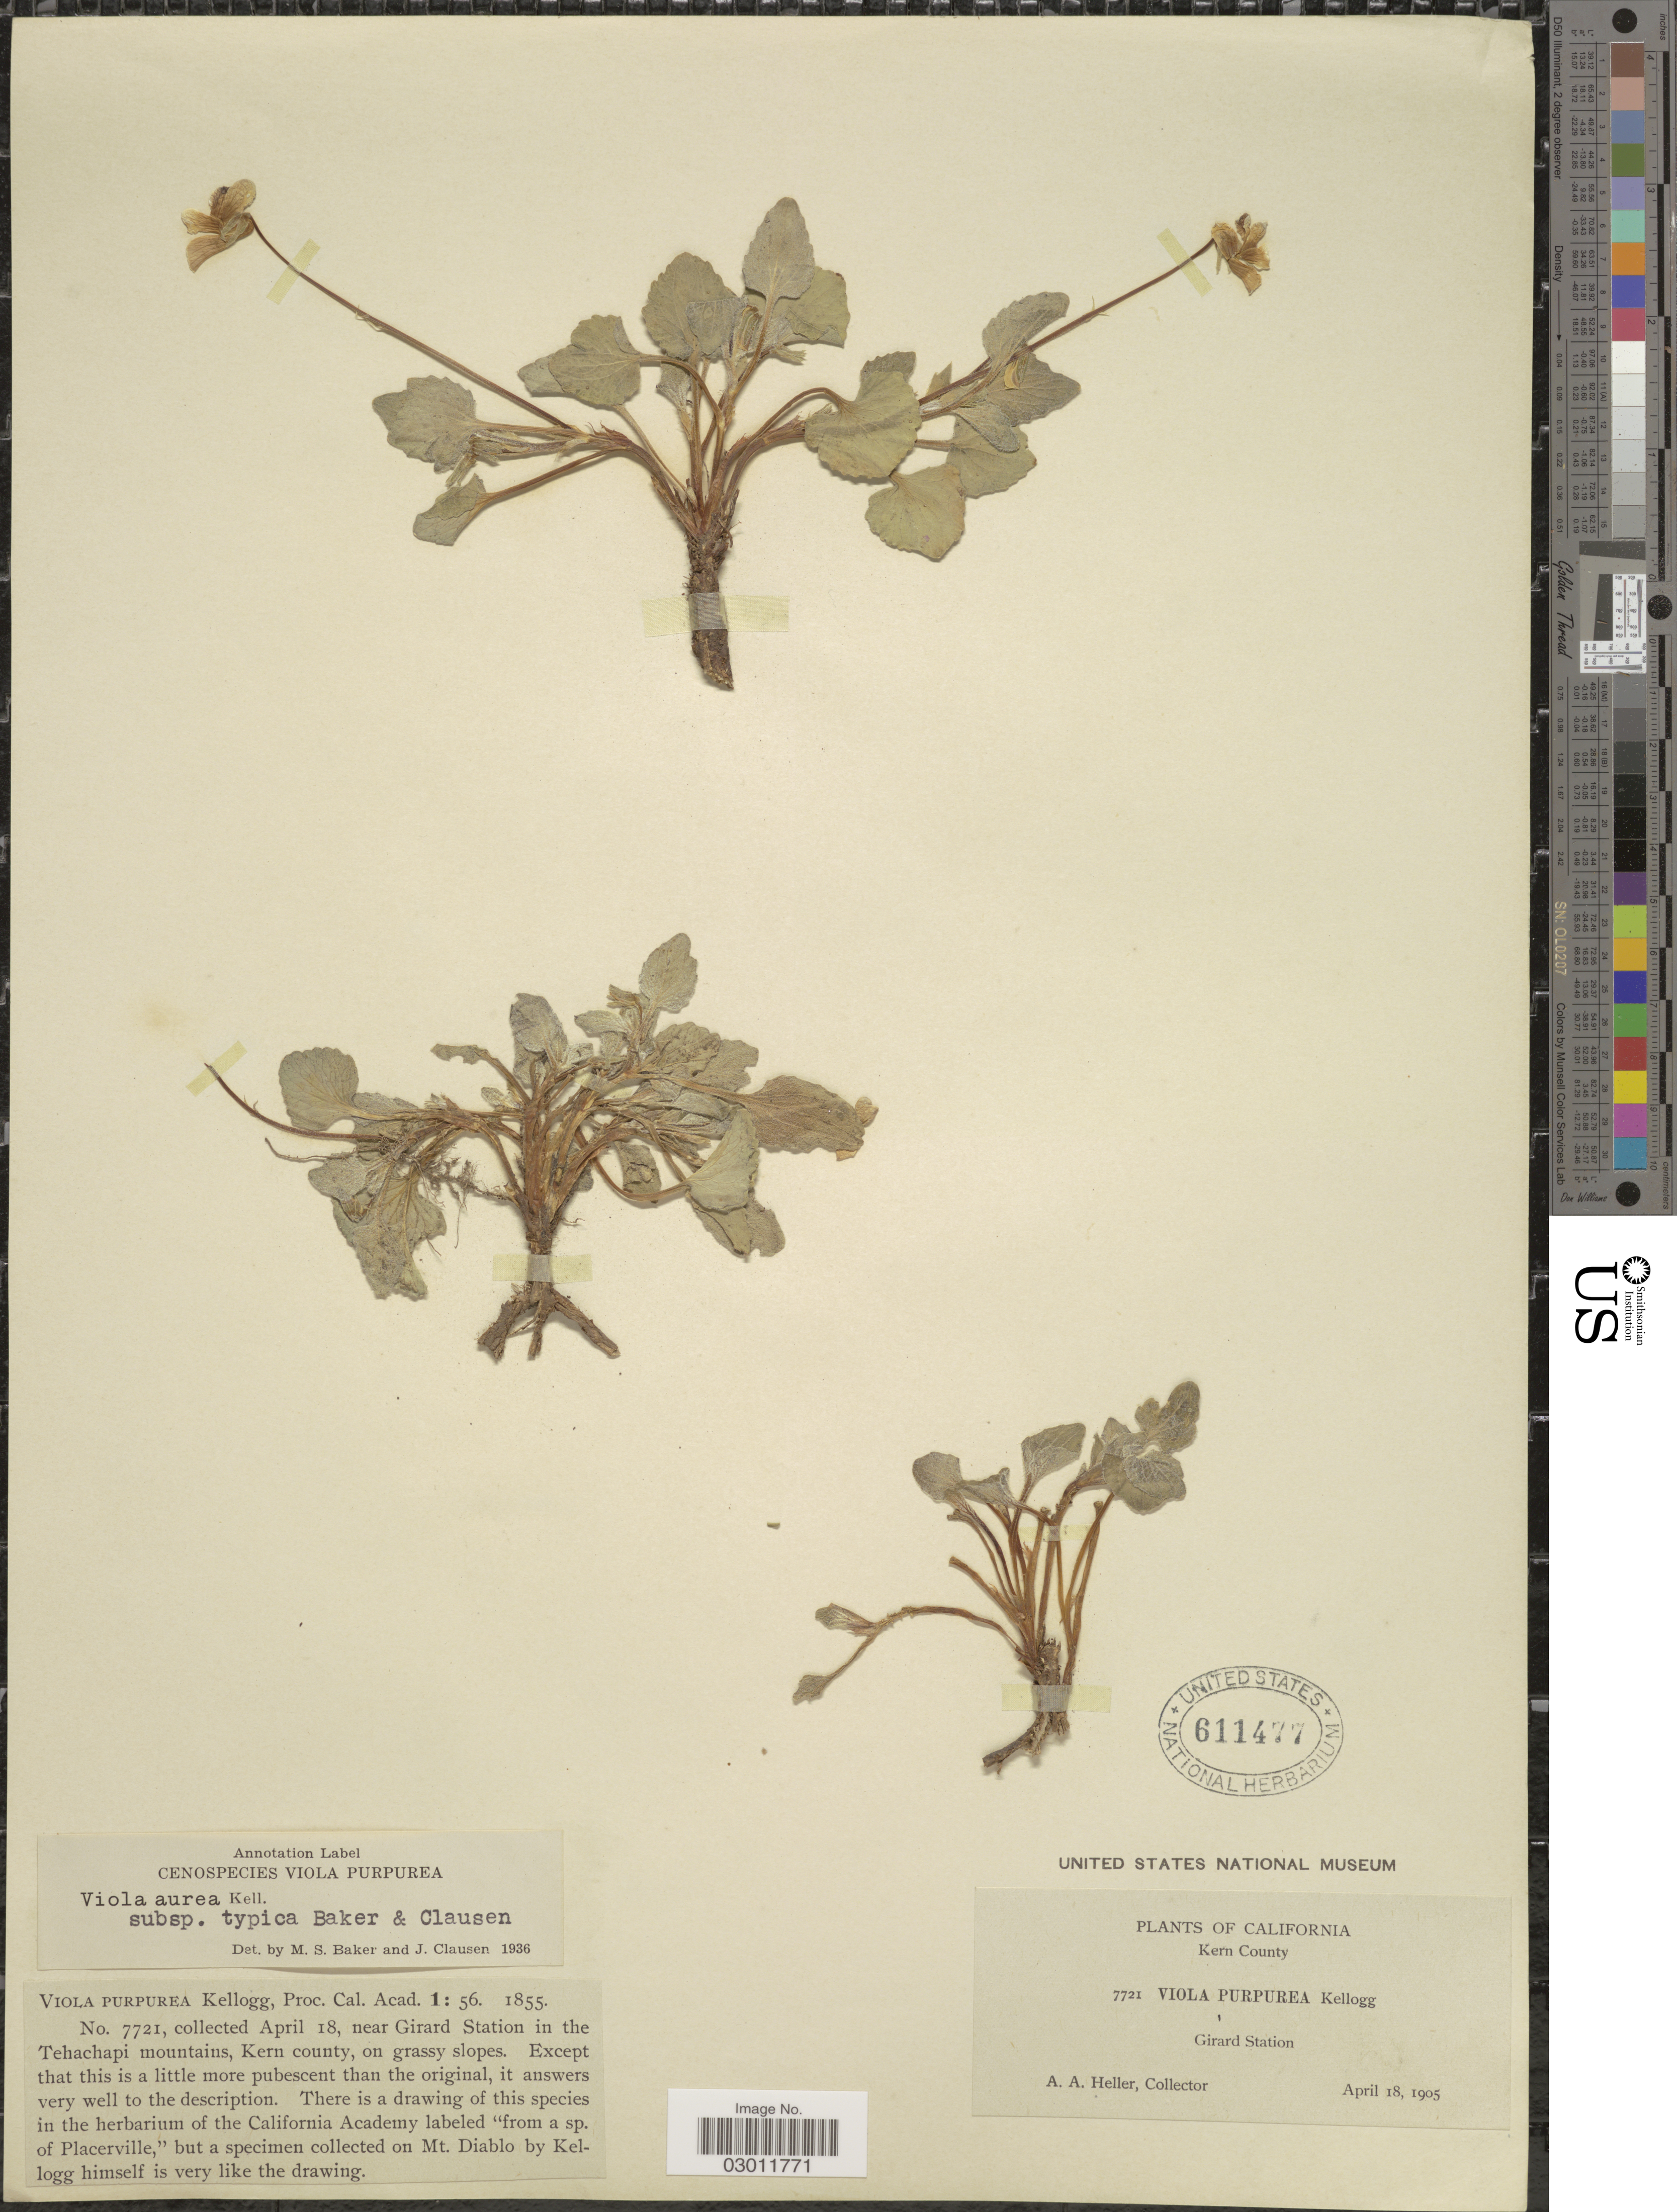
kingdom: Plantae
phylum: Tracheophyta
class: Magnoliopsida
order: Malpighiales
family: Violaceae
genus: Viola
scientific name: Viola aurea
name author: Kellogg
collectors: A. A. Heller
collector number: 7721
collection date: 1905-04-18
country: United States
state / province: California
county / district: Kern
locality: Kern County. Girard Station. near Girard Station on the Tehachapi mountains, Kern county.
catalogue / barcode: US 611477